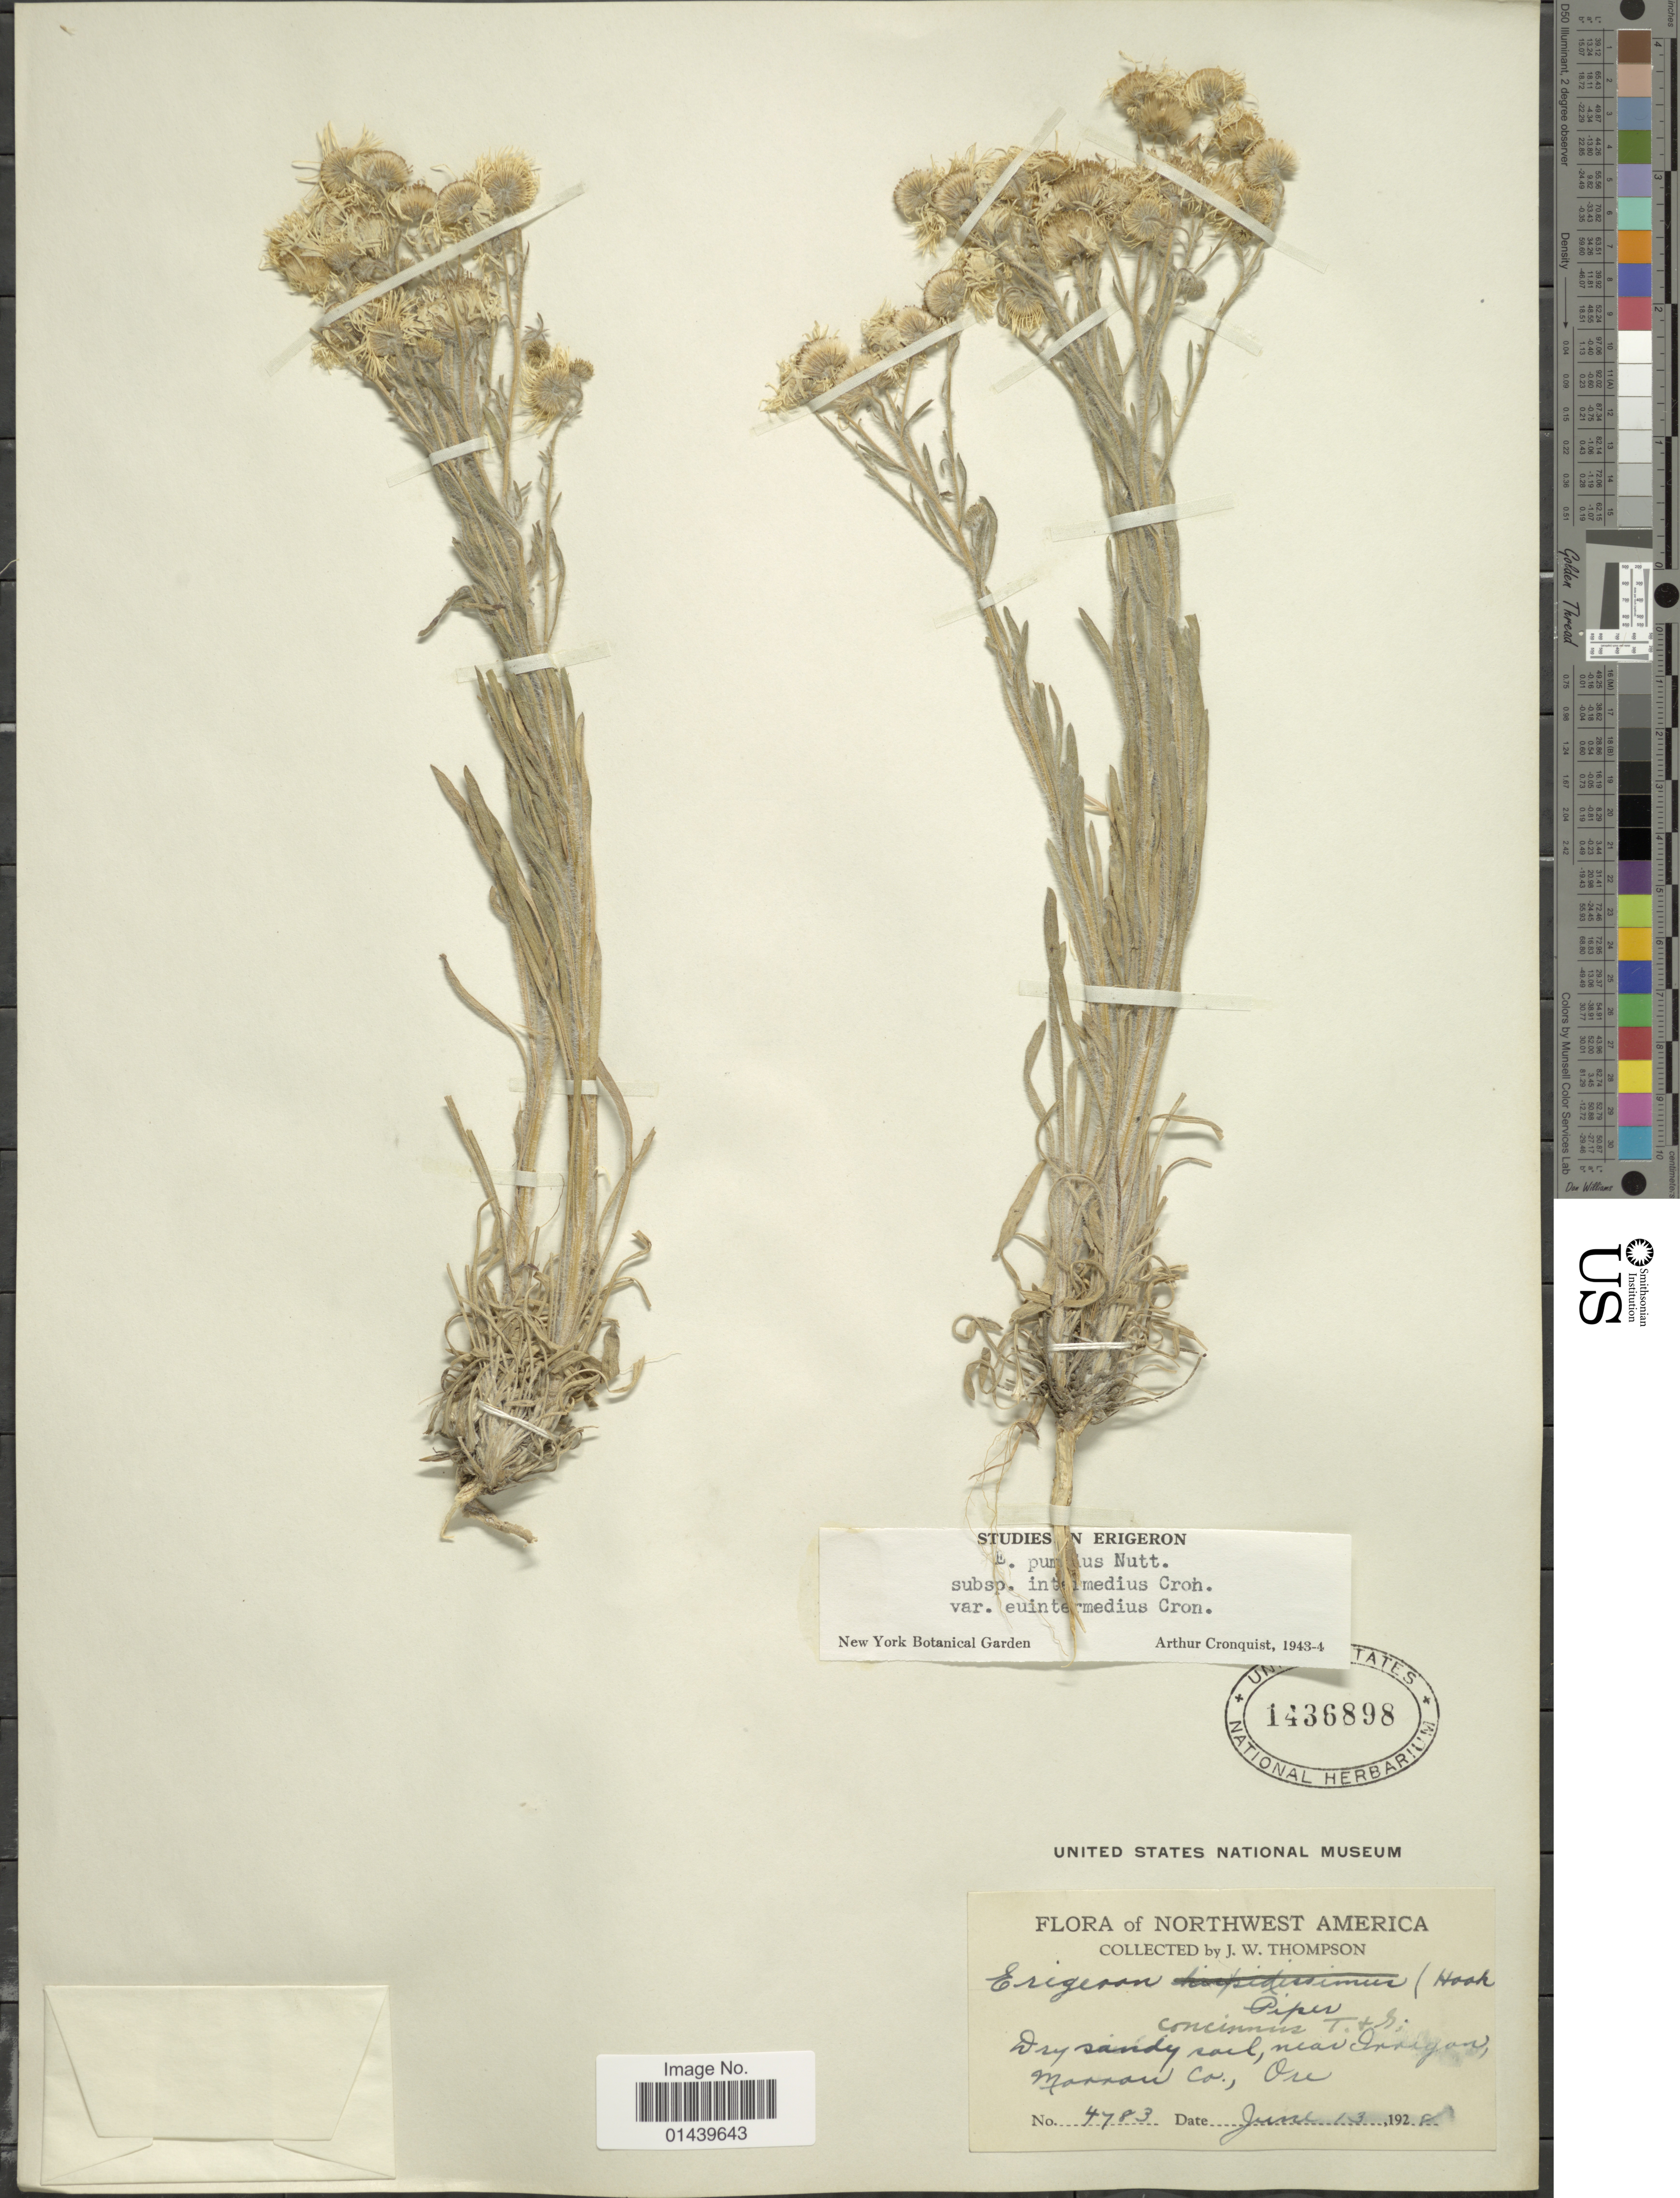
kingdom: Plantae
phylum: Tracheophyta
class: Magnoliopsida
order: Asterales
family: Asteraceae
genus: Erigeron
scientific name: Erigeron pumilus subsp. intermedius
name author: Cronq.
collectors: J. W. Thompson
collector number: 4783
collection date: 1928-06-13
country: United States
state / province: Oregon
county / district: Morrow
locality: Northwest America. Near Irrigon, Morrow Co., Ore.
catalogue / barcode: US 1436898